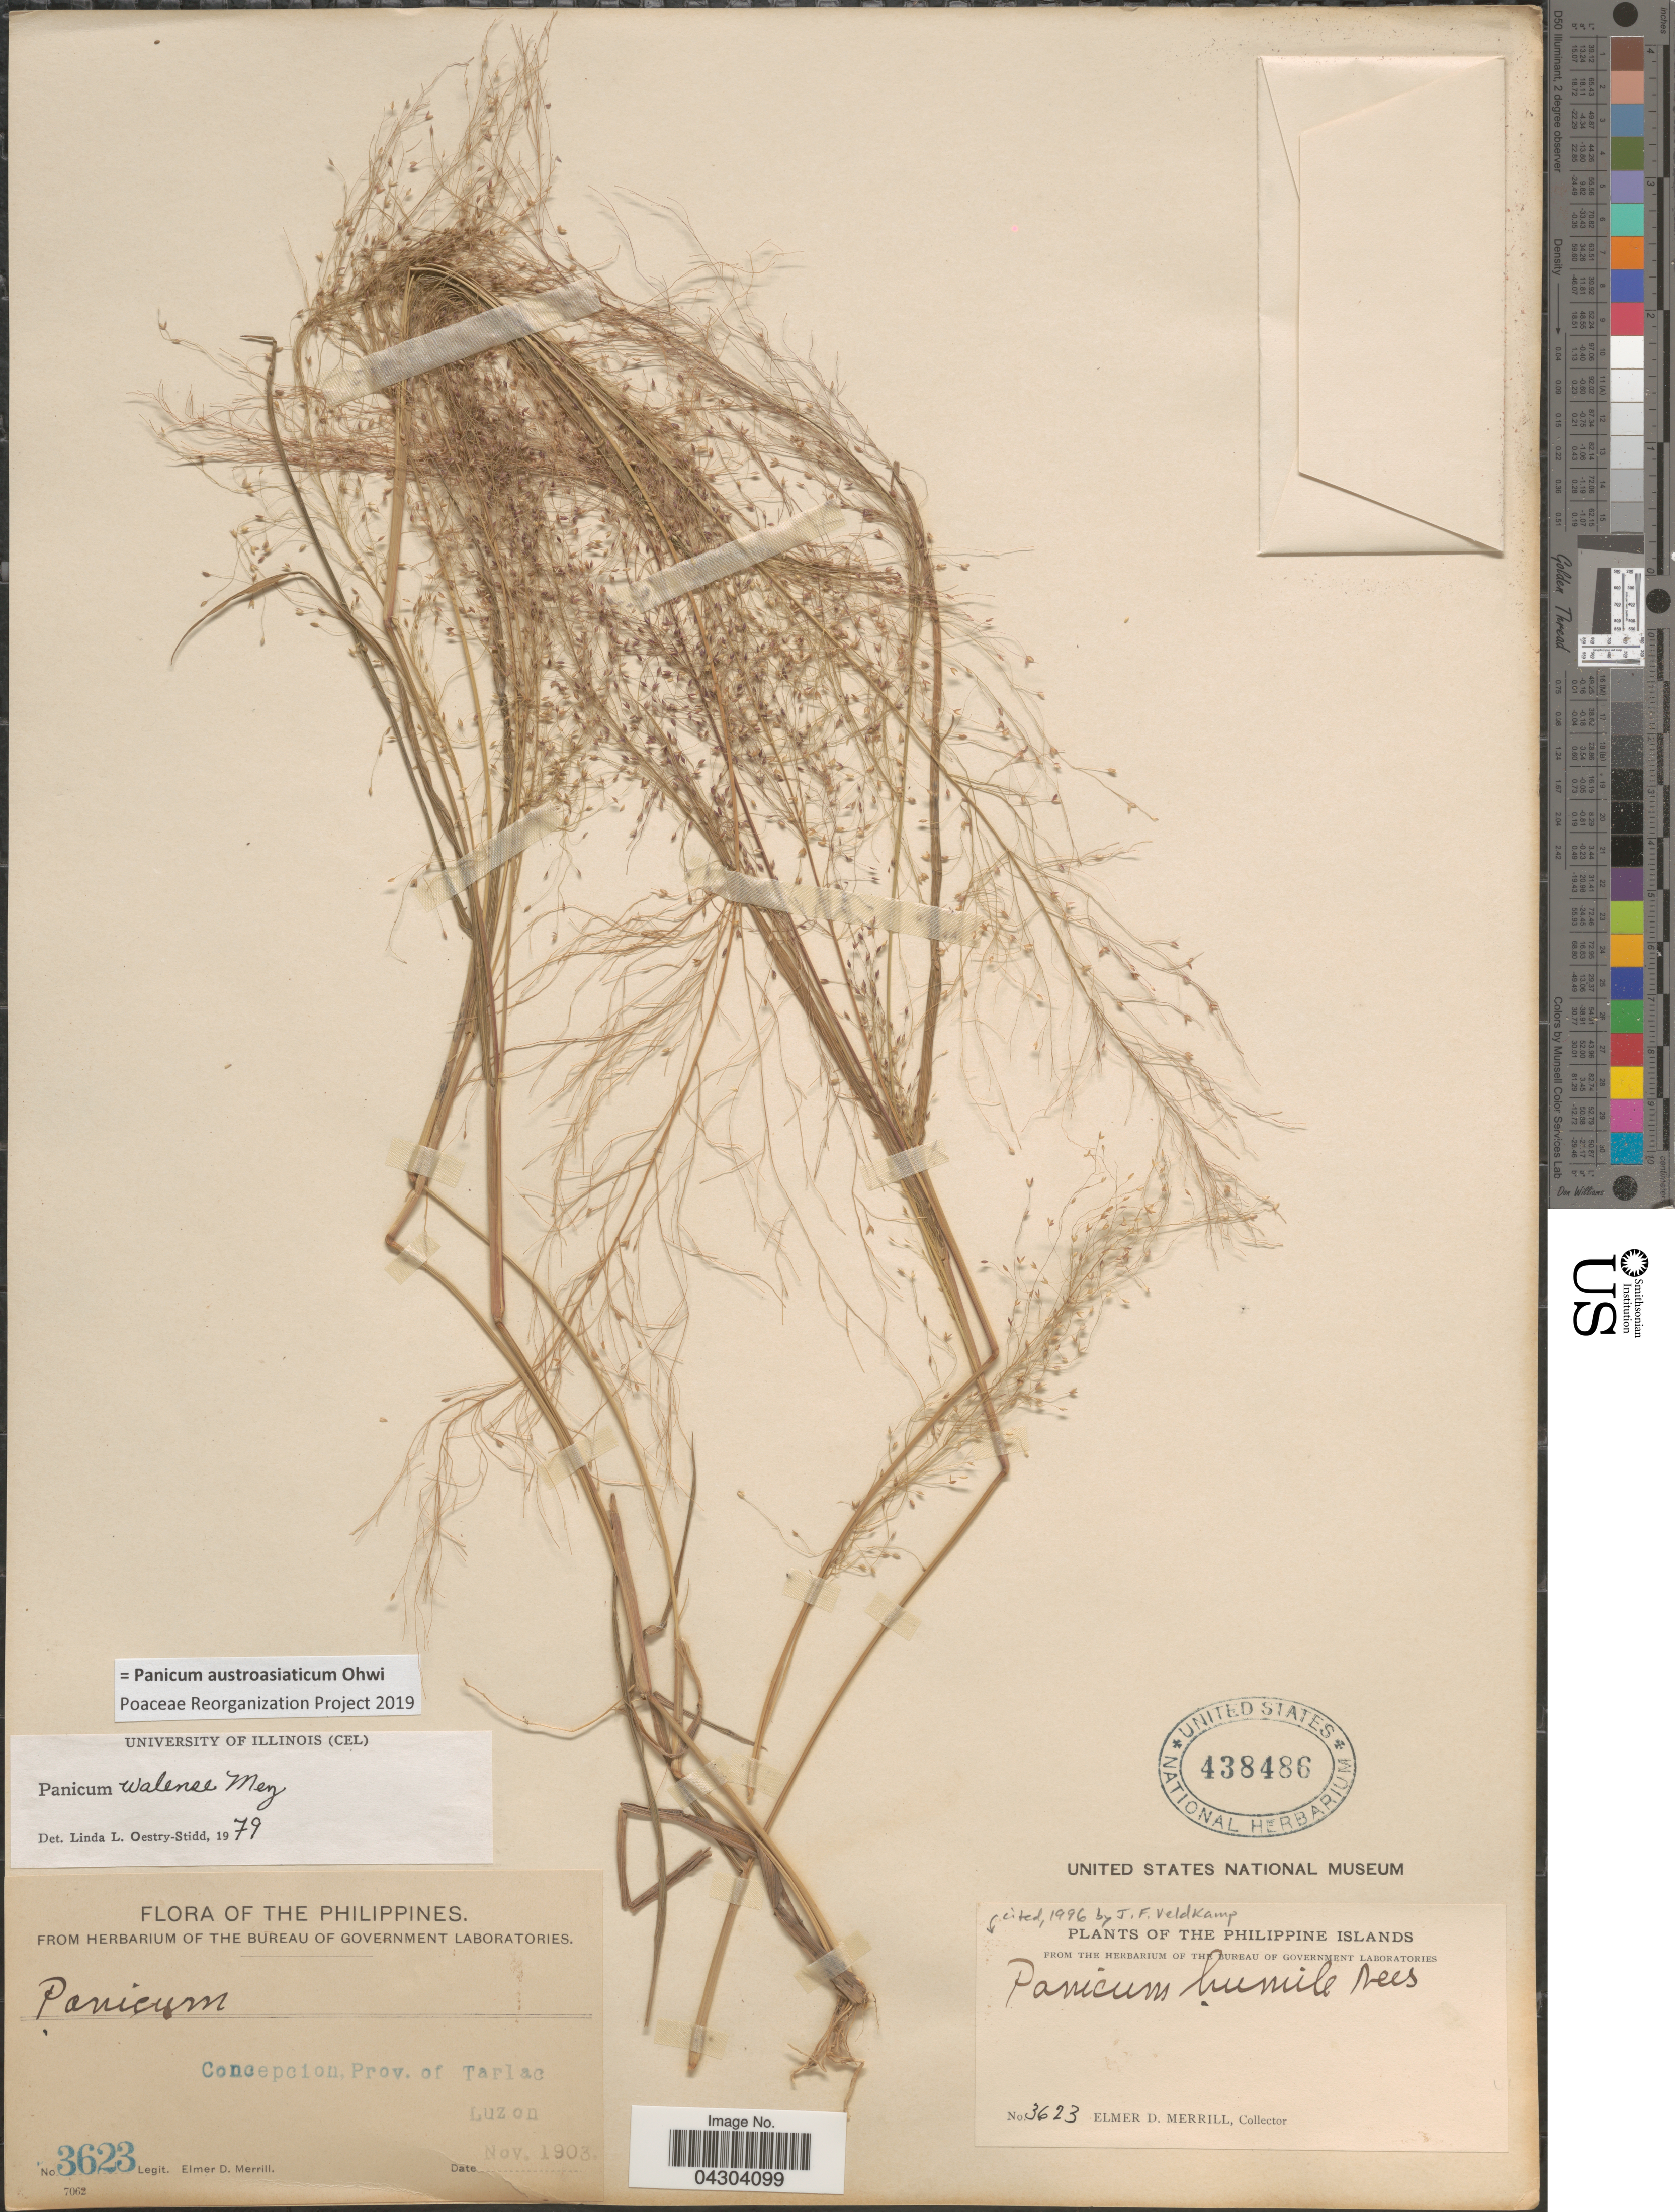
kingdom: Plantae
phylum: Tracheophyta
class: Liliopsida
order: Poales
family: Poaceae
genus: Panicum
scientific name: Panicum austroasiaticum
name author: Ohwi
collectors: E. D. Merrill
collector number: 3623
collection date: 1903-11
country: Philippines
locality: Concepcion, Prov. Tarlac. Luzon.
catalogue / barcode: US 438486